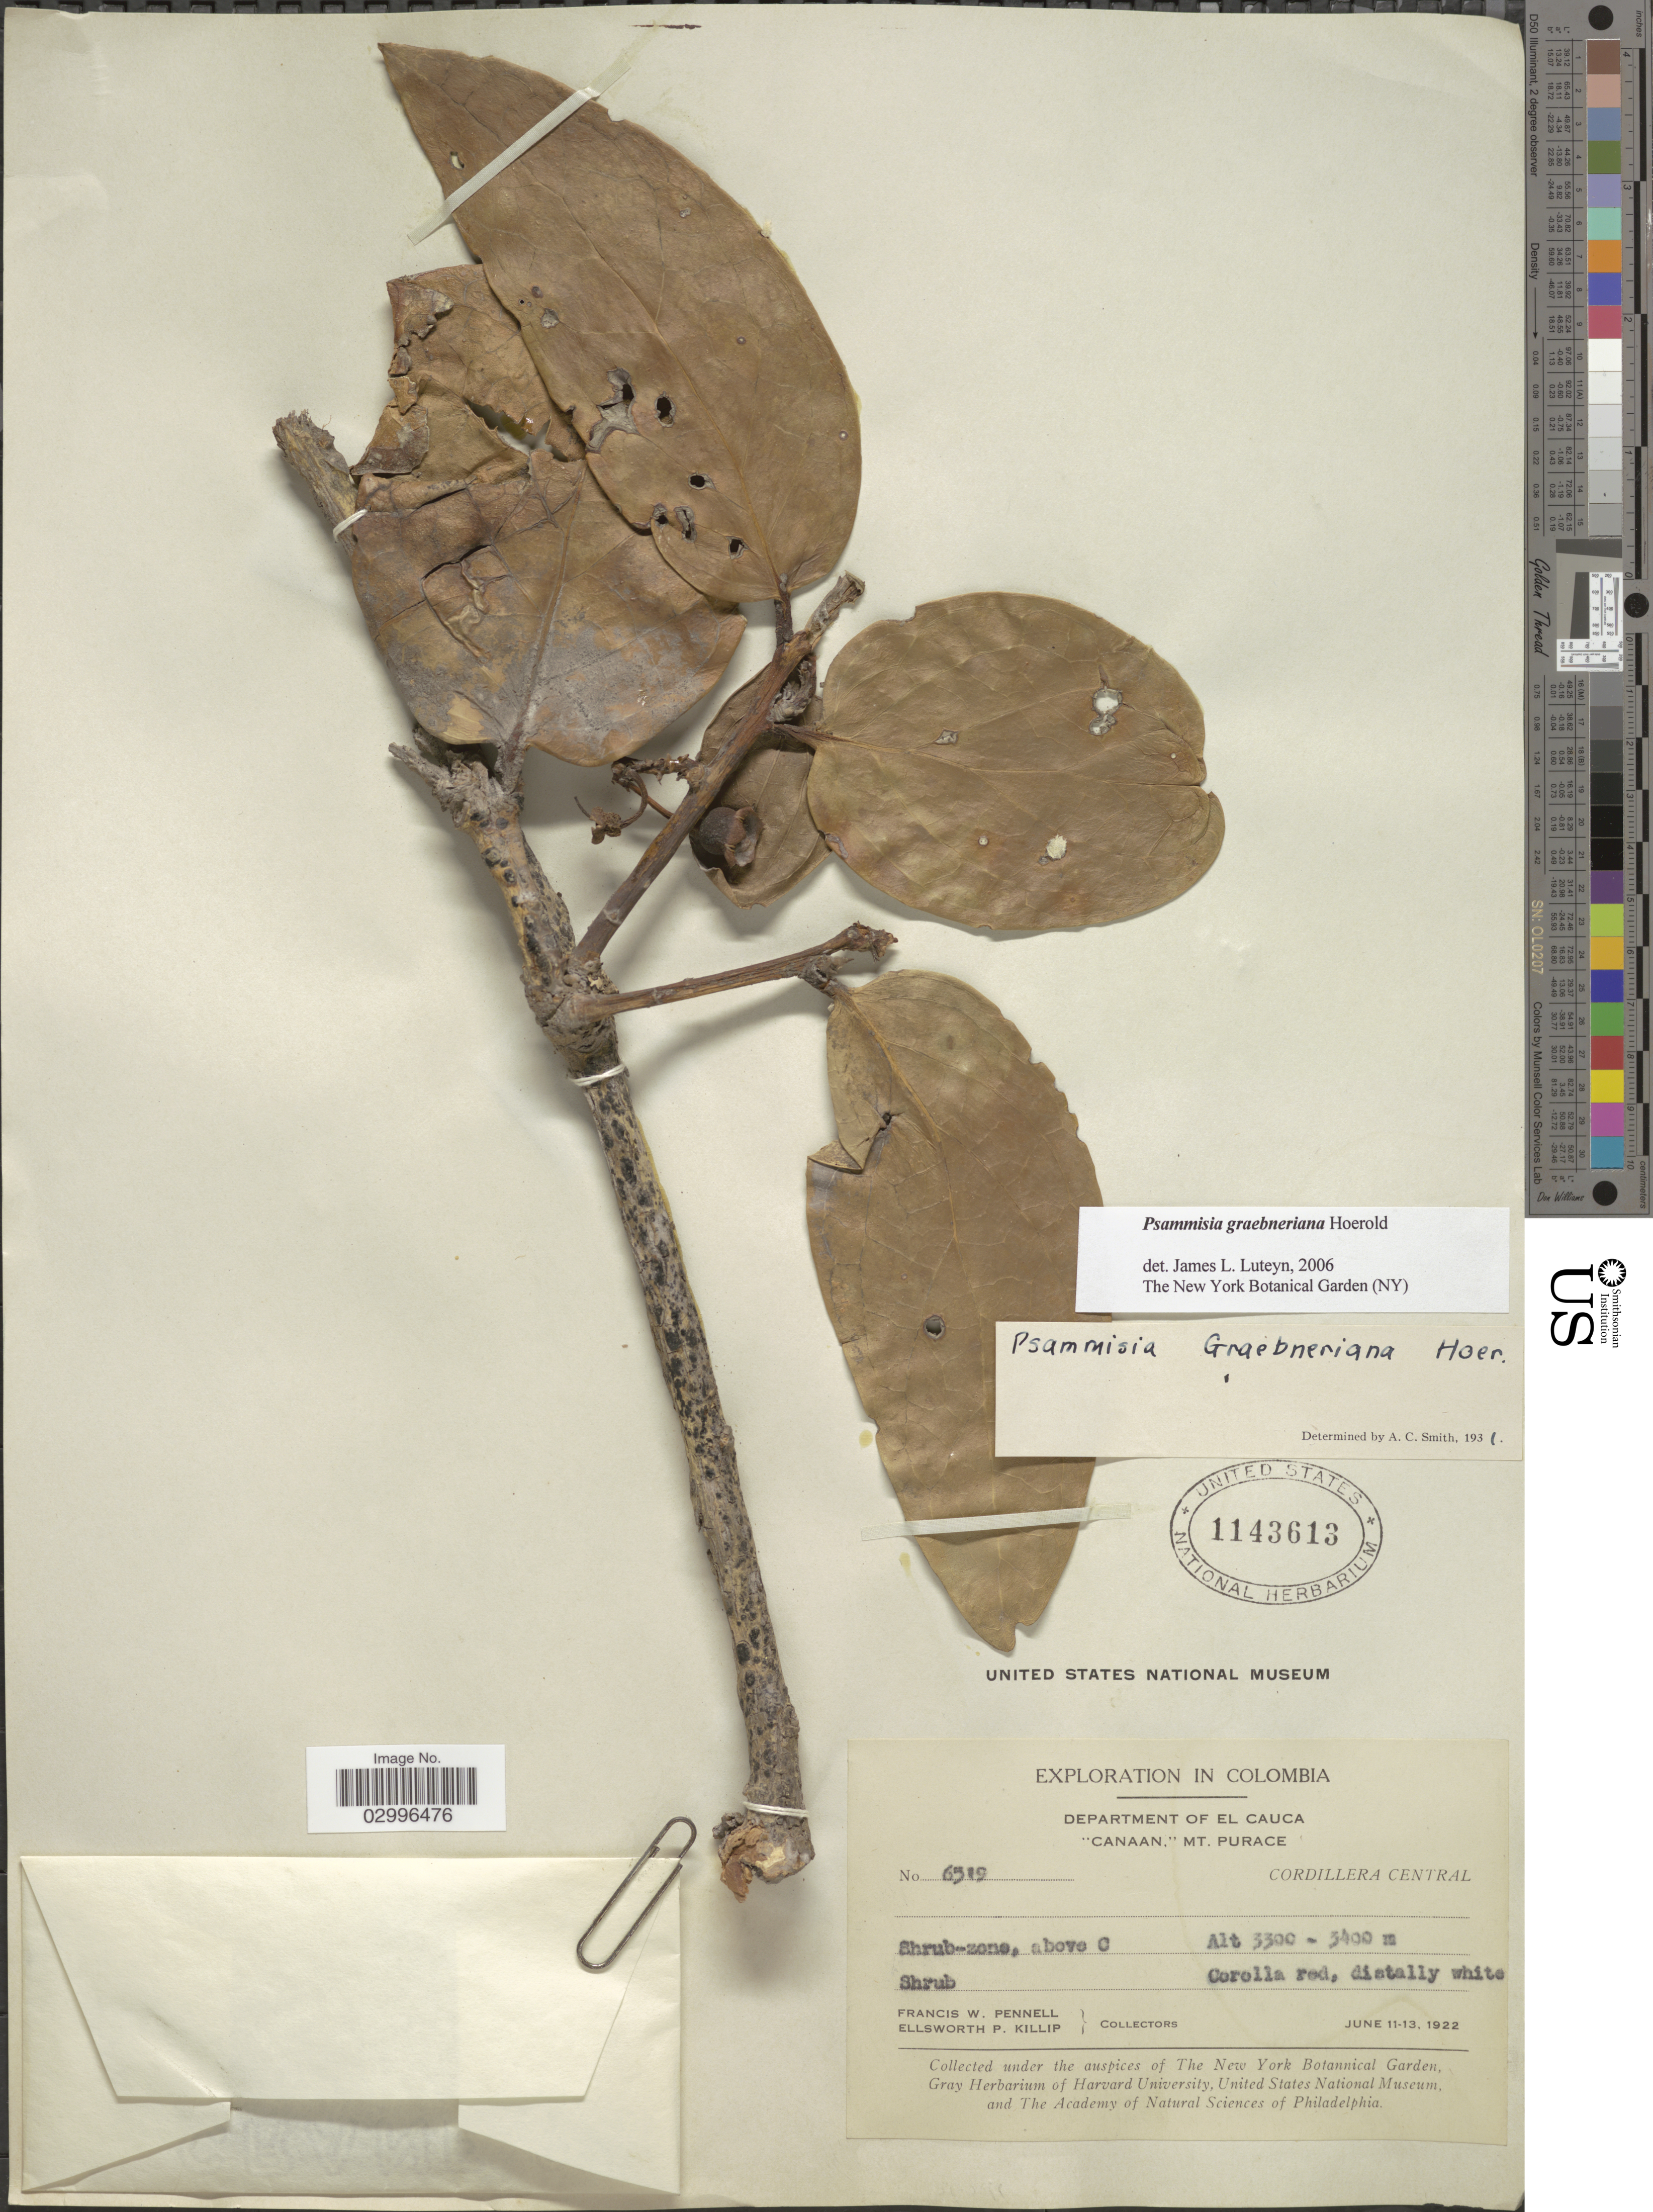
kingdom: Plantae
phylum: Tracheophyta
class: Magnoliopsida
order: Ericales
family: Ericaceae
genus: Psammisia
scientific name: Psammisia graebneriana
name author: Hoerold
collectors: F. W. Pennell & E. P. Killip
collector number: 6519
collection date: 1922-06-11/1922-06-13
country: Colombia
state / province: Cauca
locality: Department of El Cauca. "Canaan," Mt. Purace. Cordillera Central.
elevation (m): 3300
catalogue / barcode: US 1143613